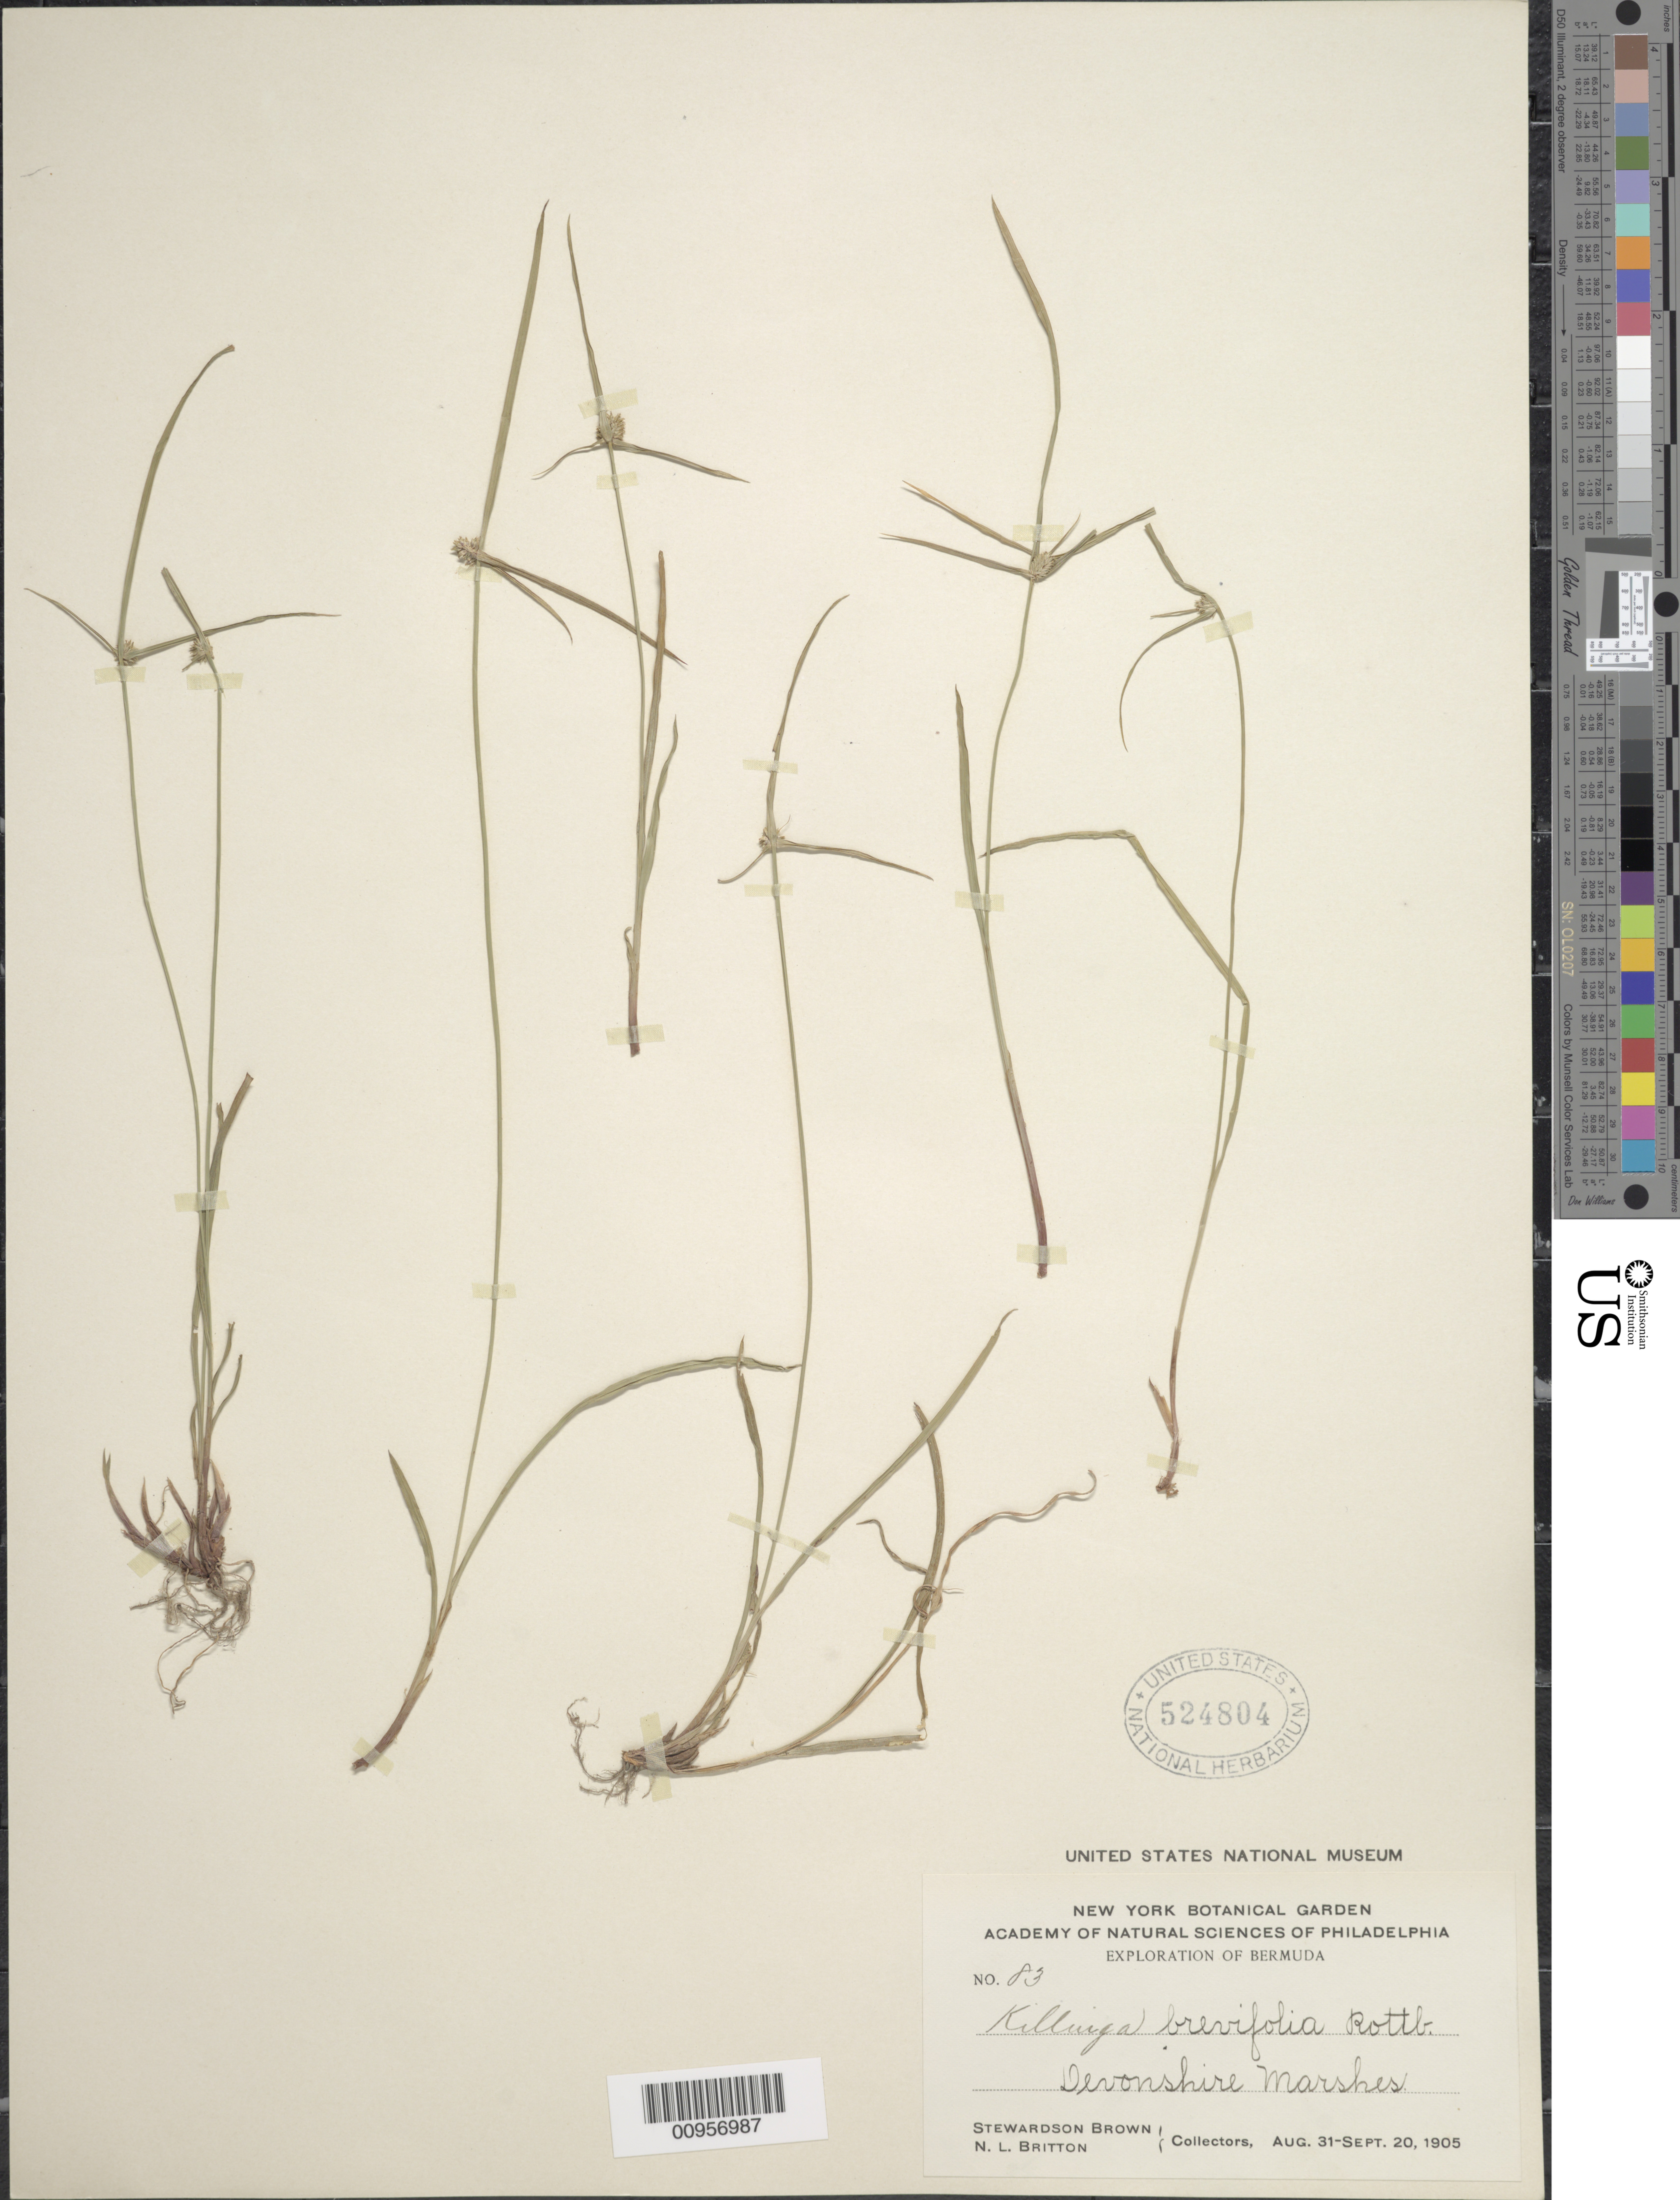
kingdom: Plantae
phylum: Tracheophyta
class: Liliopsida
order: Poales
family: Cyperaceae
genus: Cyperus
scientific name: Cyperus brevifolius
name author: (Rottb.) Hassk.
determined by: Strong, M. T., (US), Smithsonian Institution - National Museum of Natural History (UNITED STATES)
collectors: S. Brown & N. Britton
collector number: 83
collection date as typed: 31 Aug 1905 to 20 Sep 1905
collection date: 1905-08-31/1905-09-20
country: Bermuda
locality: Devonshire Marshes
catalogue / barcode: US 524804